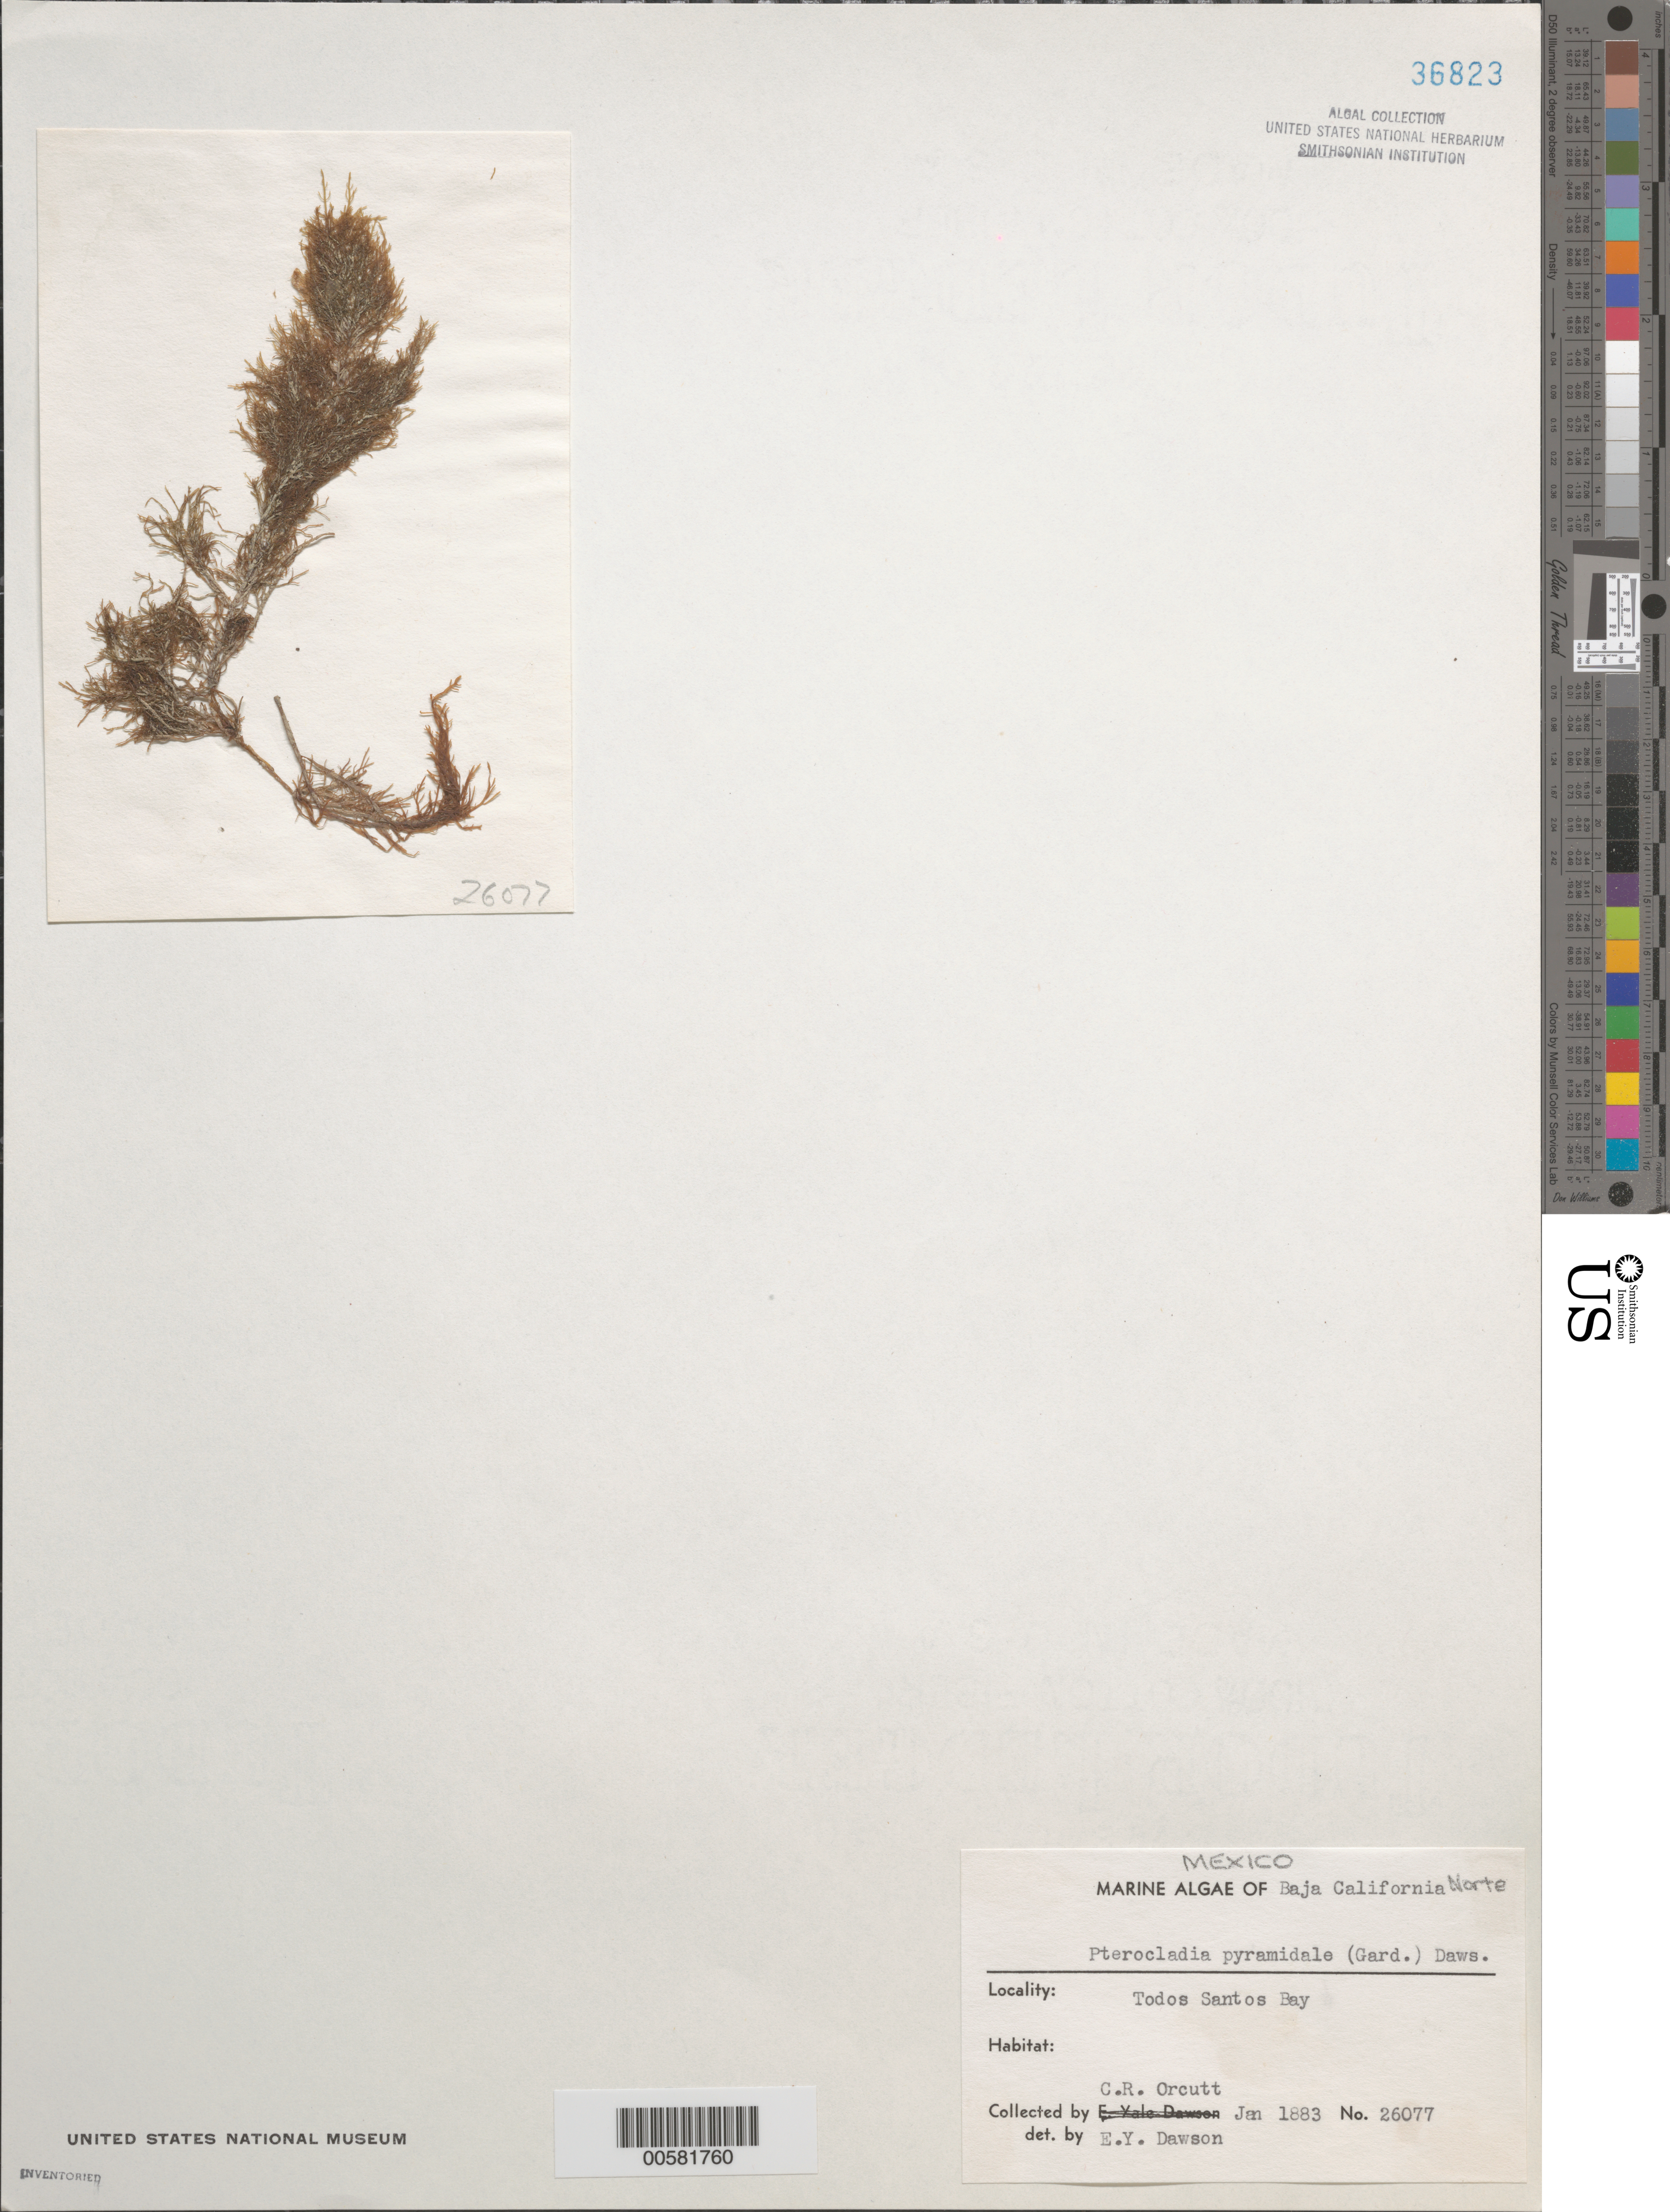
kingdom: Plantae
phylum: Rhodophyta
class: Florideophyceae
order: Gelidiales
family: Pterocladiaceae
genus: Pterocladiella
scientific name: Pterocladiella capillacea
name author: (S.G. Gmel.) Santelices & Hommers.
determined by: Algae name updating Project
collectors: C. R. Orcutt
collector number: EYD 26077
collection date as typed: Jan 1883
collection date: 1883-01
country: Mexico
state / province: Baja California Sur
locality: Bahia Todos Santos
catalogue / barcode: US 36823